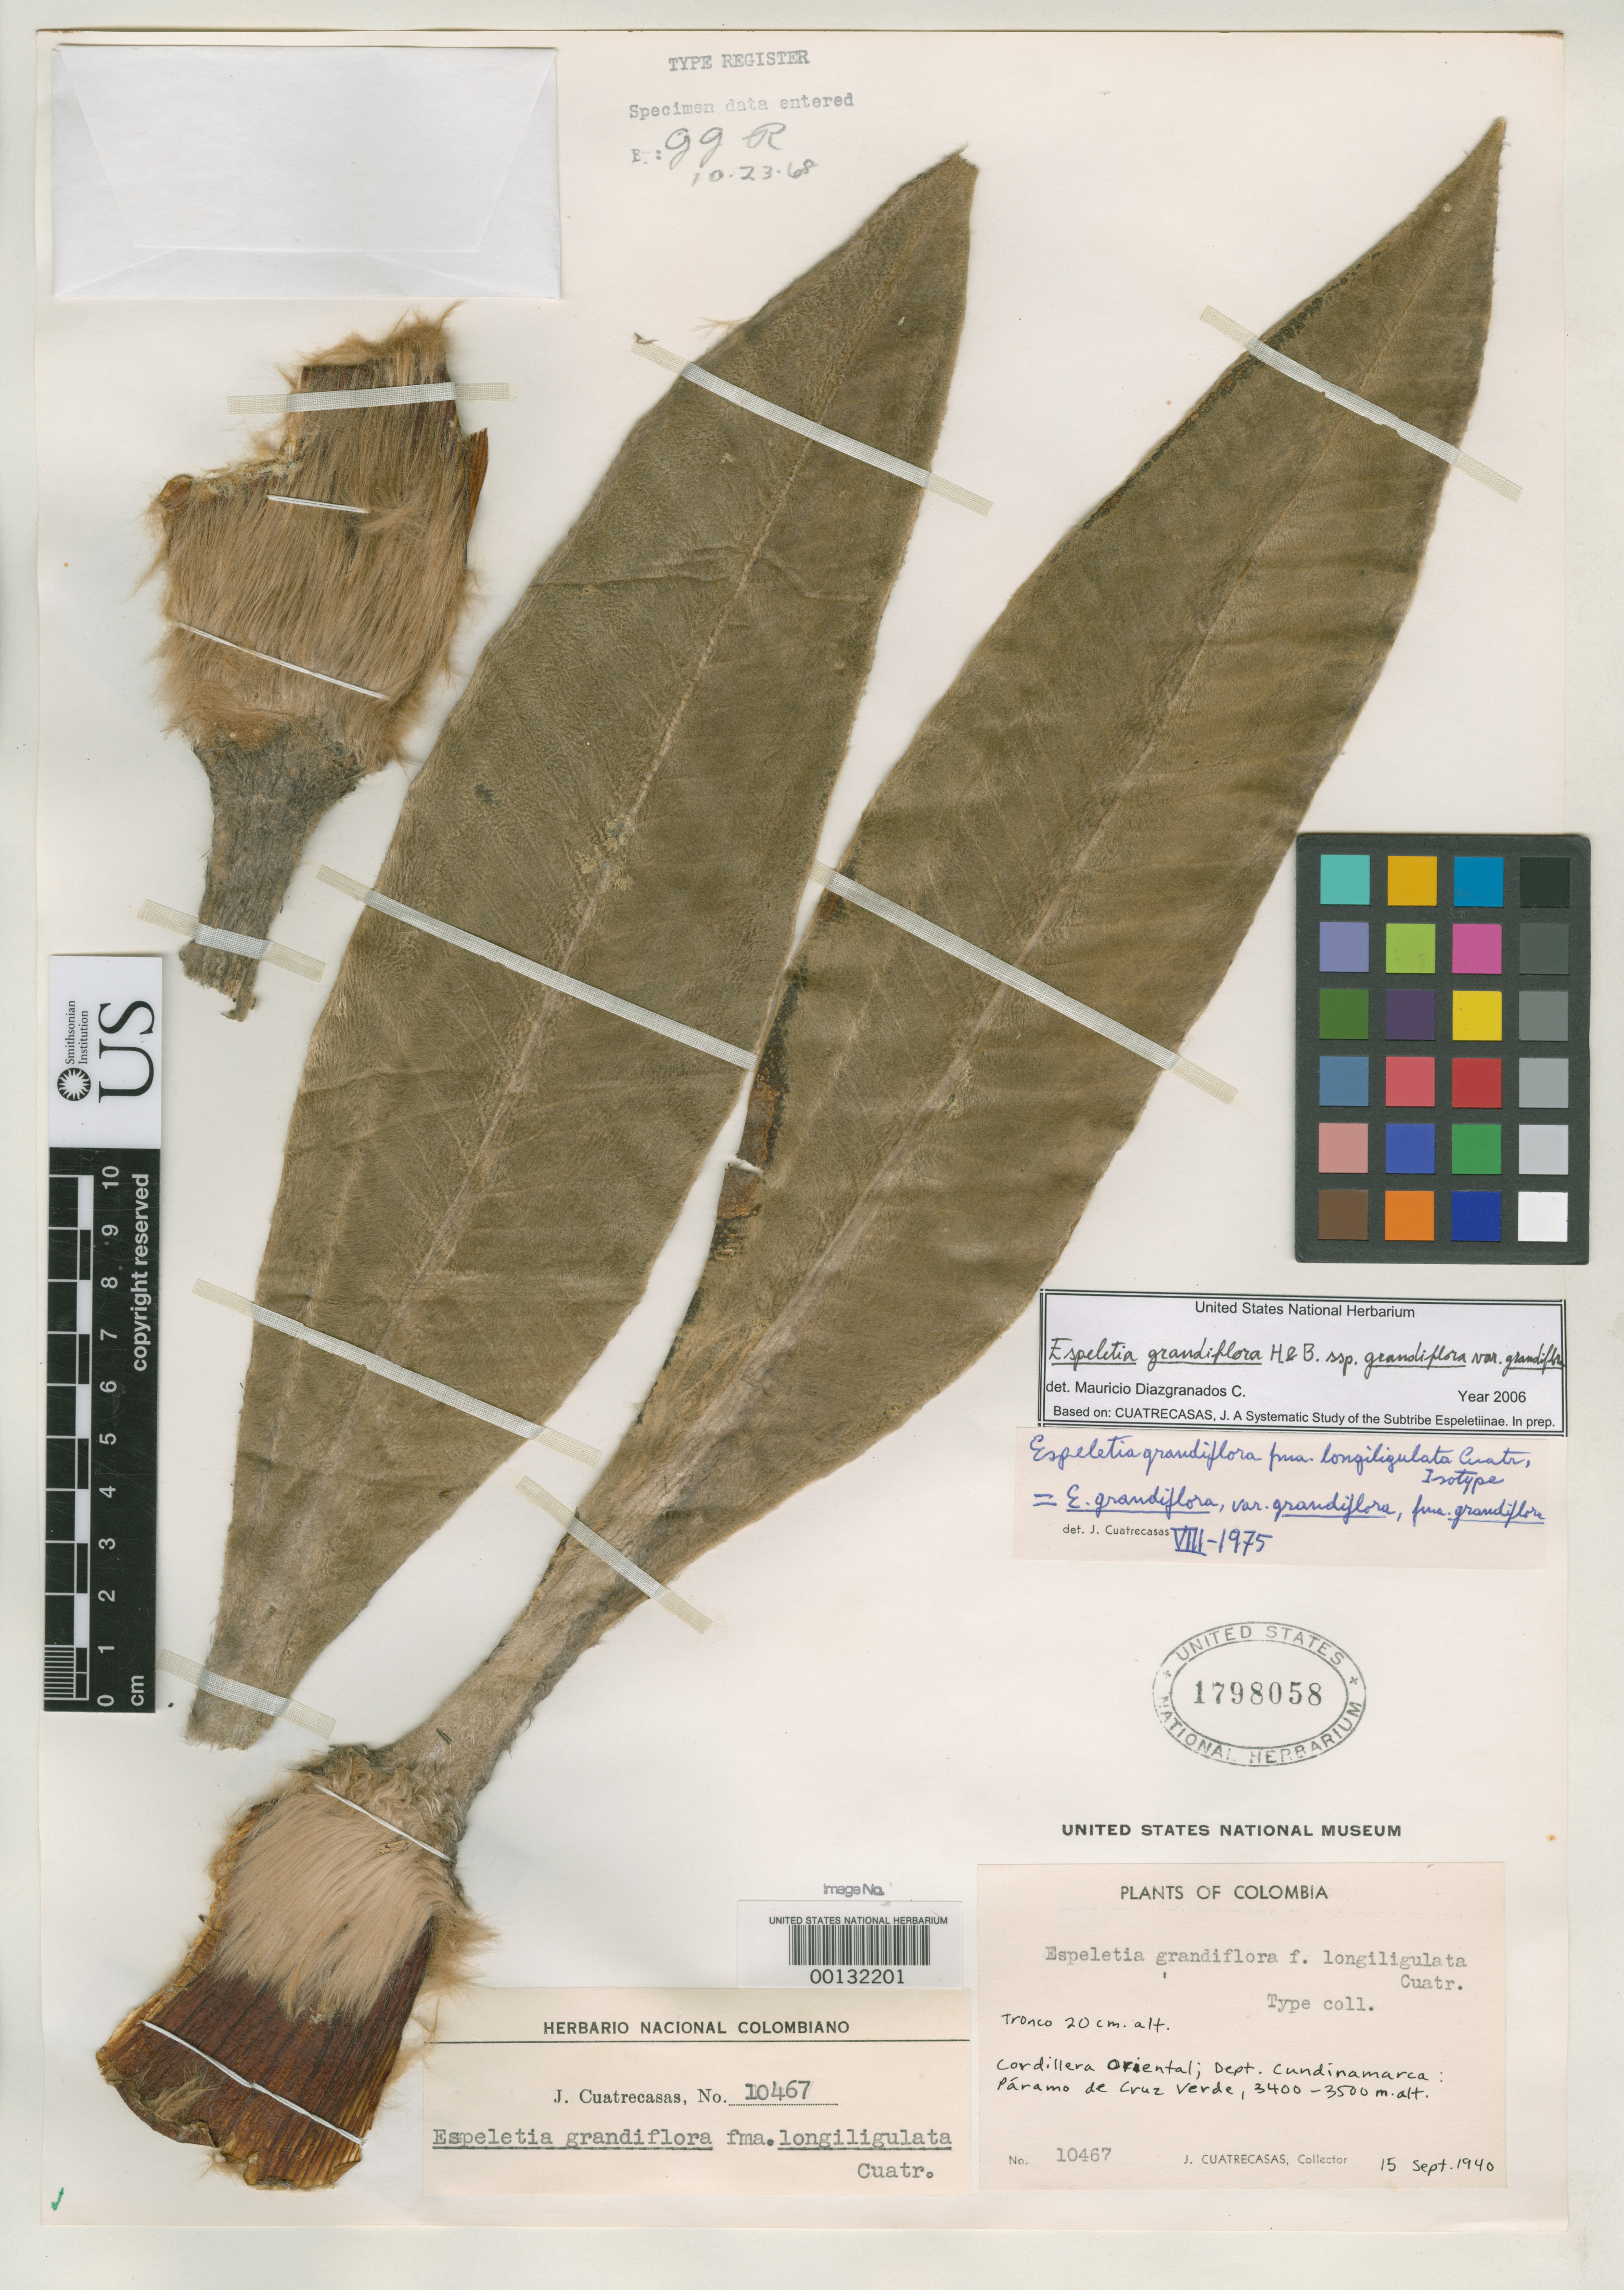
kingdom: Plantae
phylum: Tracheophyta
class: Magnoliopsida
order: Asterales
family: Asteraceae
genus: Espeletia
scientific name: Espeletia grandiflora f. longiligulata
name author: Cuatrec.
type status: Isotype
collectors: J. Cuatrecasas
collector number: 10467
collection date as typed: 15 Sep 1940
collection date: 1940-09-15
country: Colombia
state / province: Cundinamarca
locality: Páramo de Cruz Verde, Cordillera Oriental.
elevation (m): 3300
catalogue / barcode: US 1798058